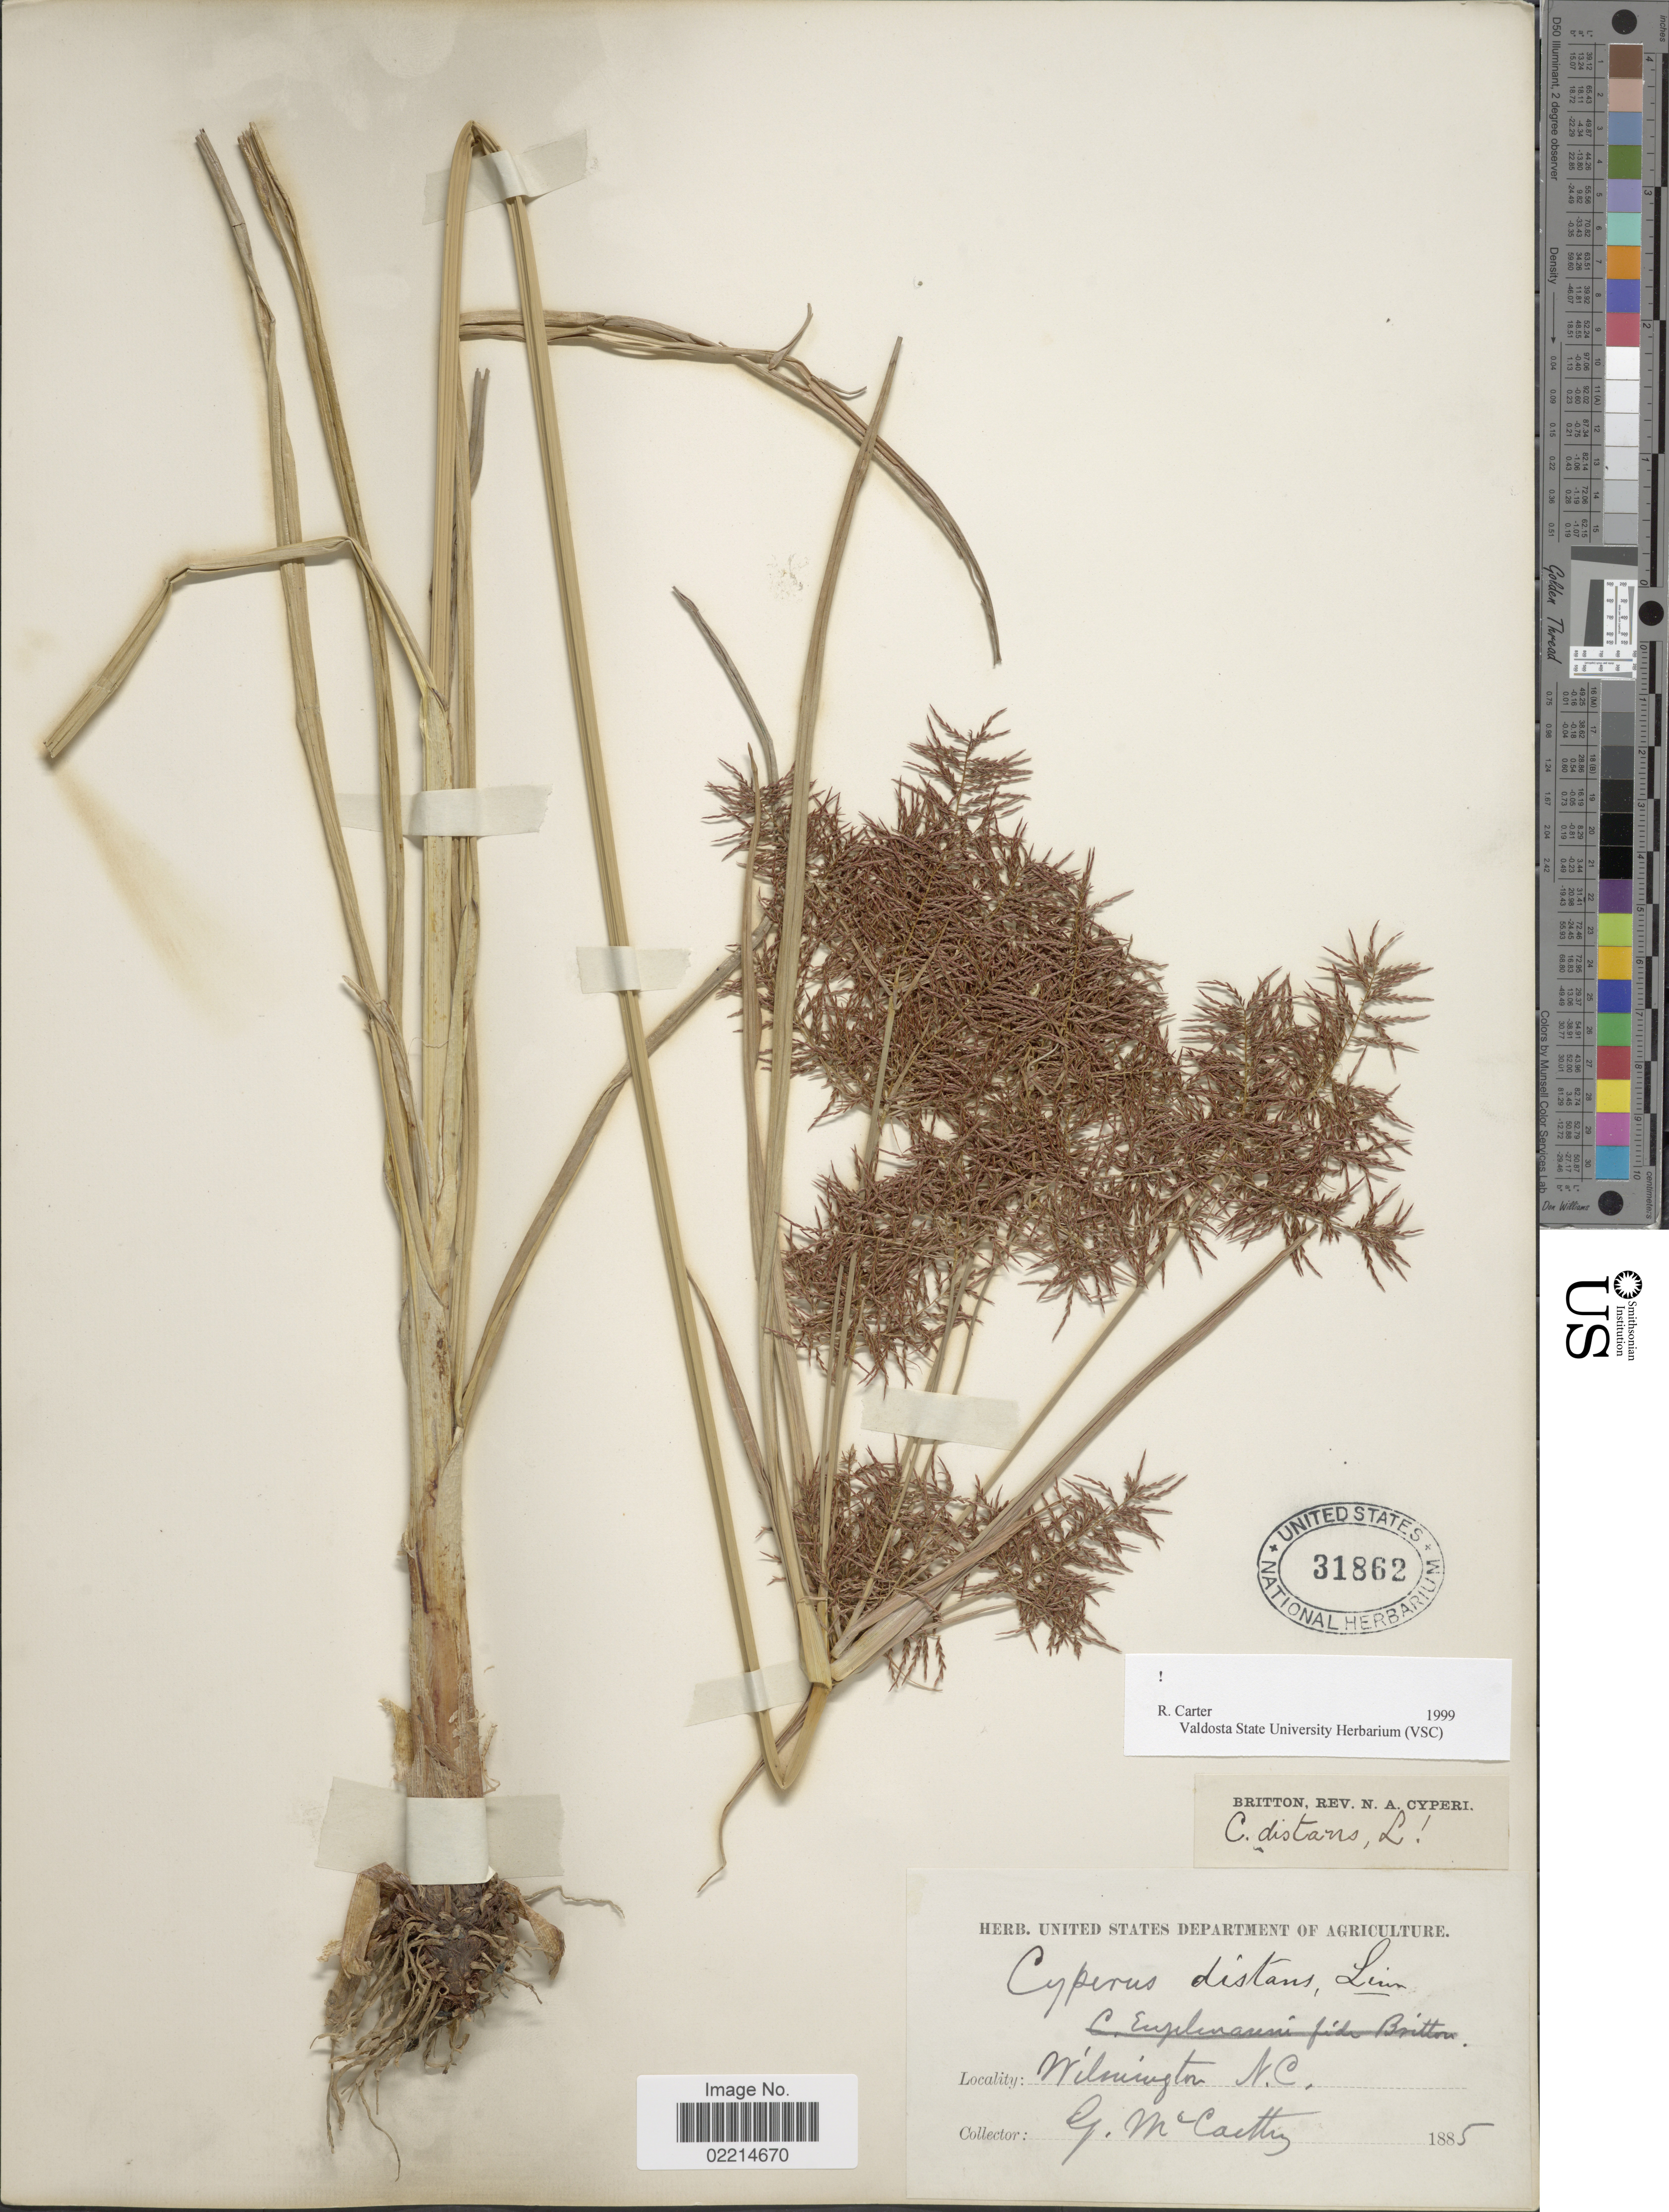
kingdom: Plantae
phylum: Tracheophyta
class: Liliopsida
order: Poales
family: Cyperaceae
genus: Cyperus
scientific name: Cyperus distans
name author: L. f.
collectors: G. McCarthy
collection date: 1885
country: United States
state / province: North Carolina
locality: Wilmington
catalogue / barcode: US 31862